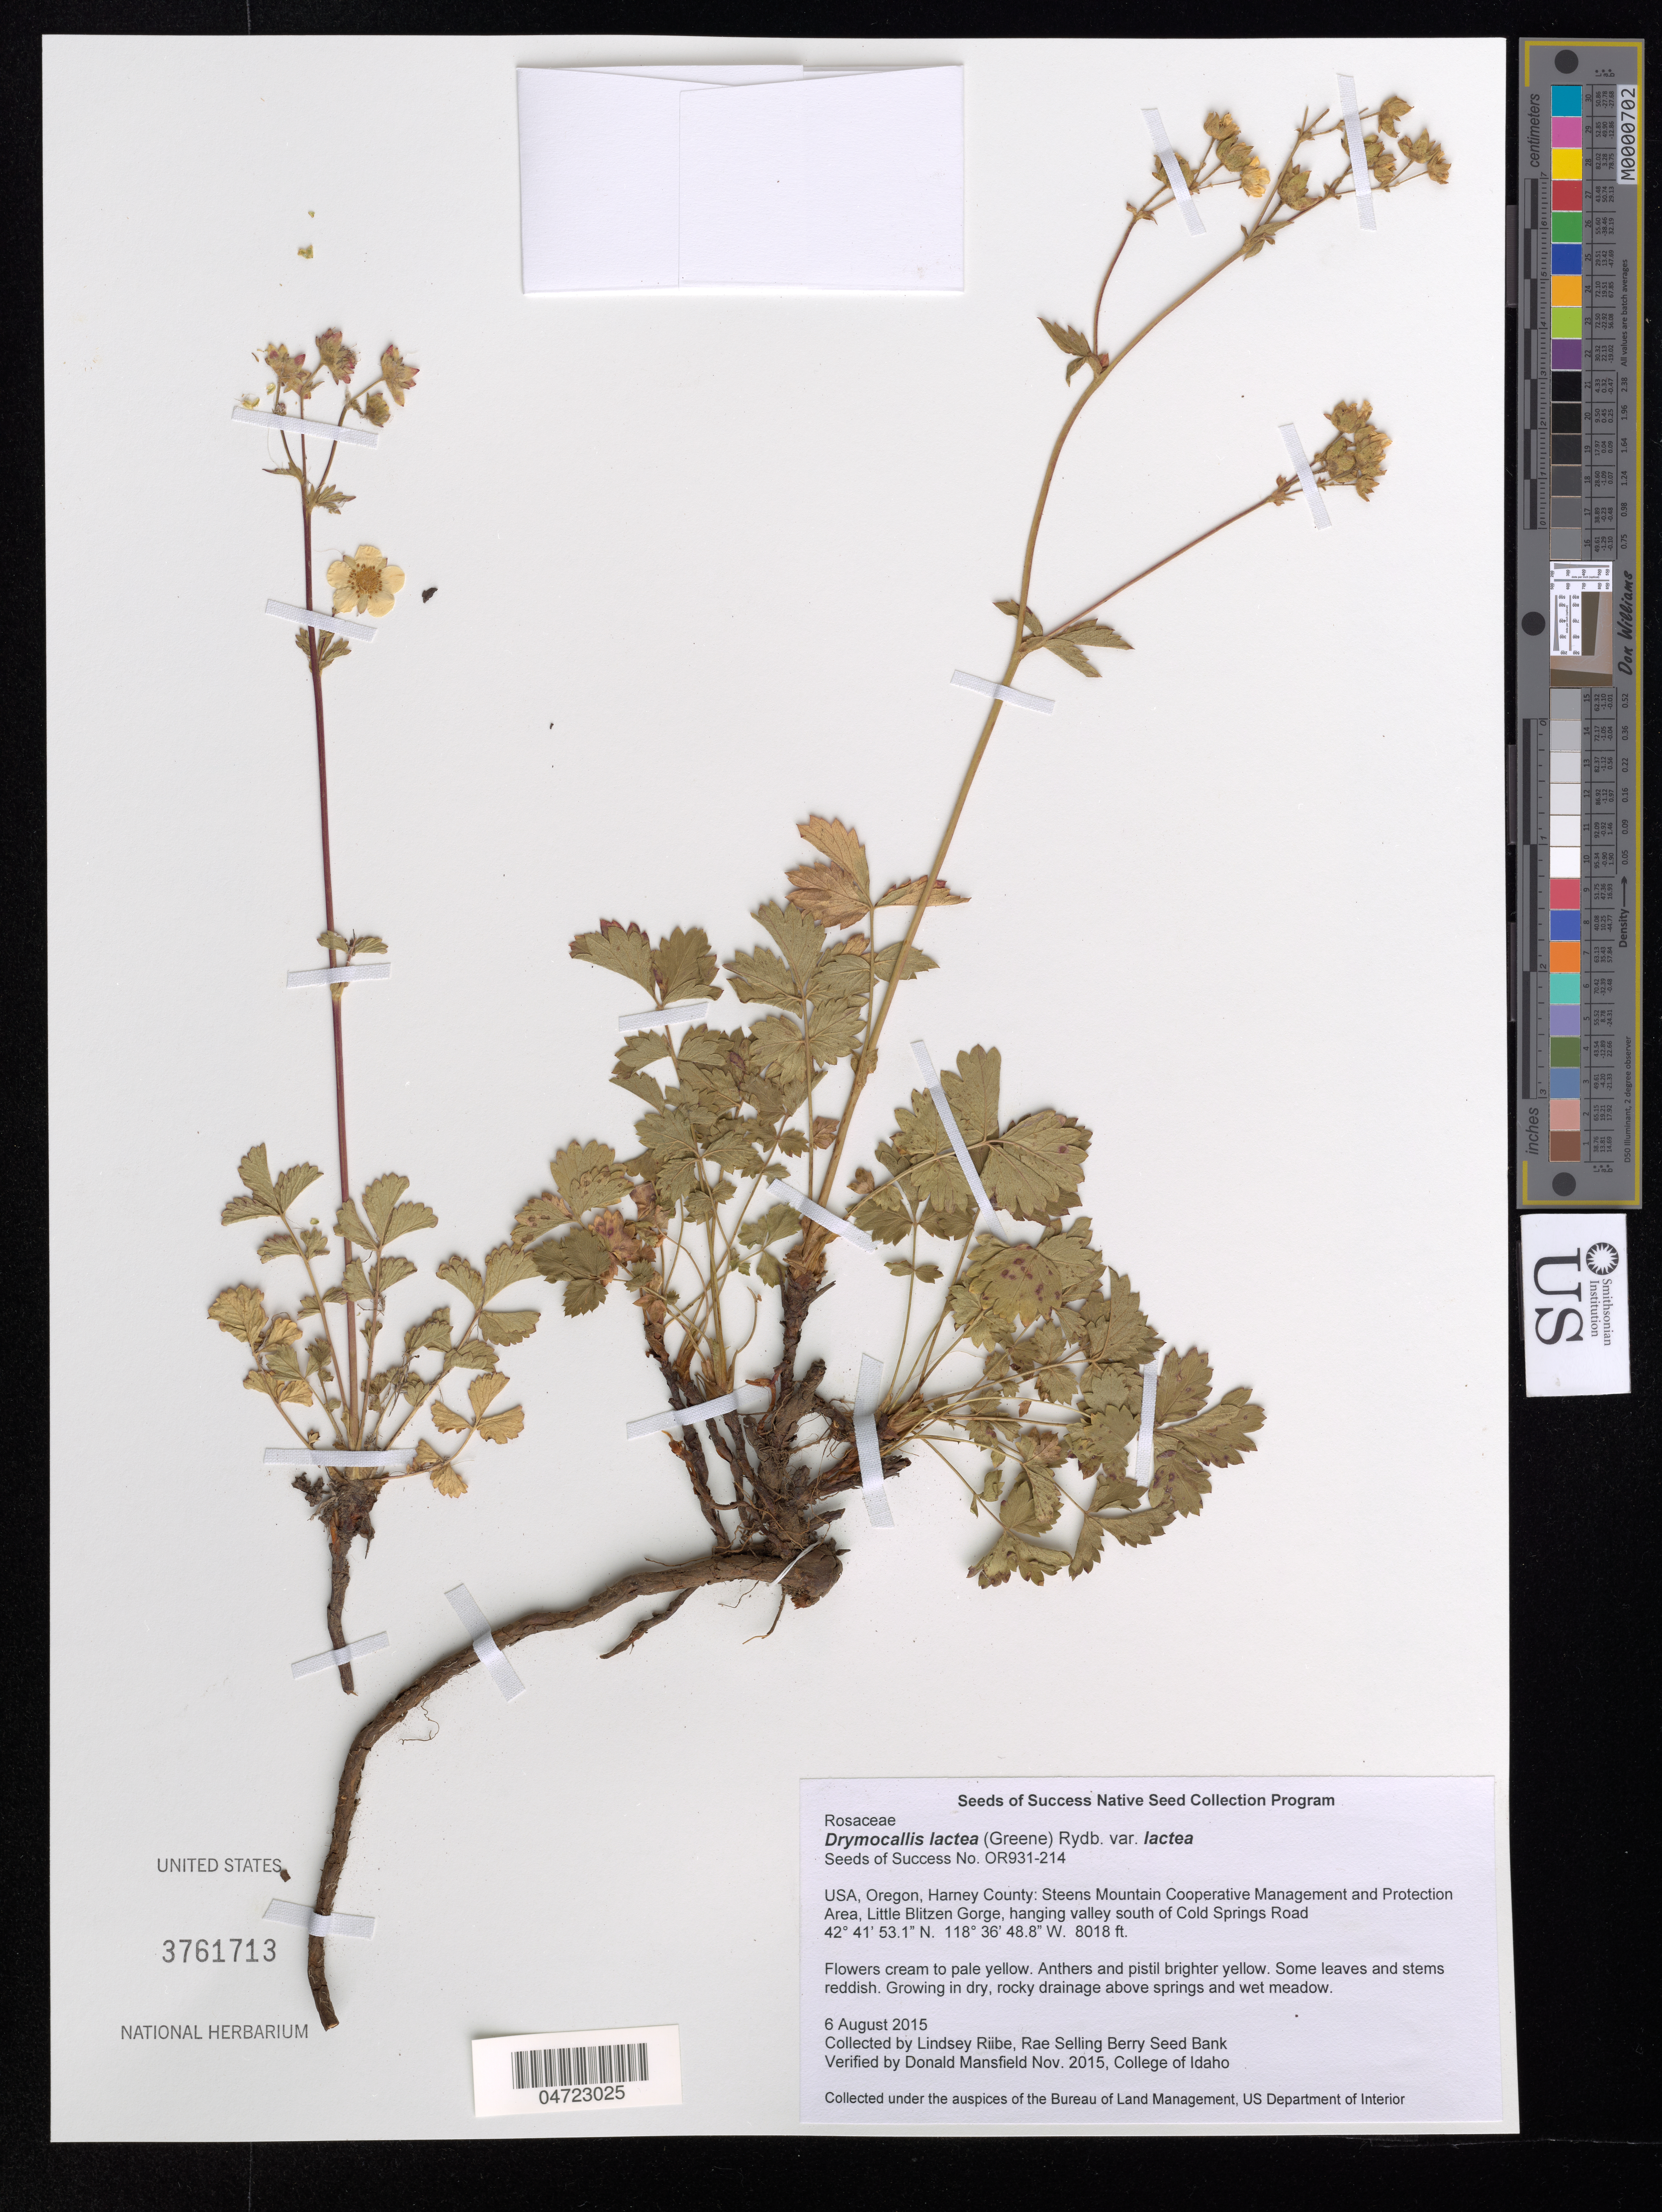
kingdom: Plantae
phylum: Tracheophyta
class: Magnoliopsida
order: Rosales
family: Rosaceae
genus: Drymocallis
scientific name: Drymocallis lactea var. lactea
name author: (Greene) Rydb.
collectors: L. Riibe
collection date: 2015-08-06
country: United States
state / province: Oregon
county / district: Harney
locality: Harney County: Steens Mountain Cooperative Management and Protection Area, Little Blitzen Gorge, hanging valley south of Cold Springs Road.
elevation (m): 2444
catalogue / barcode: US 3761713